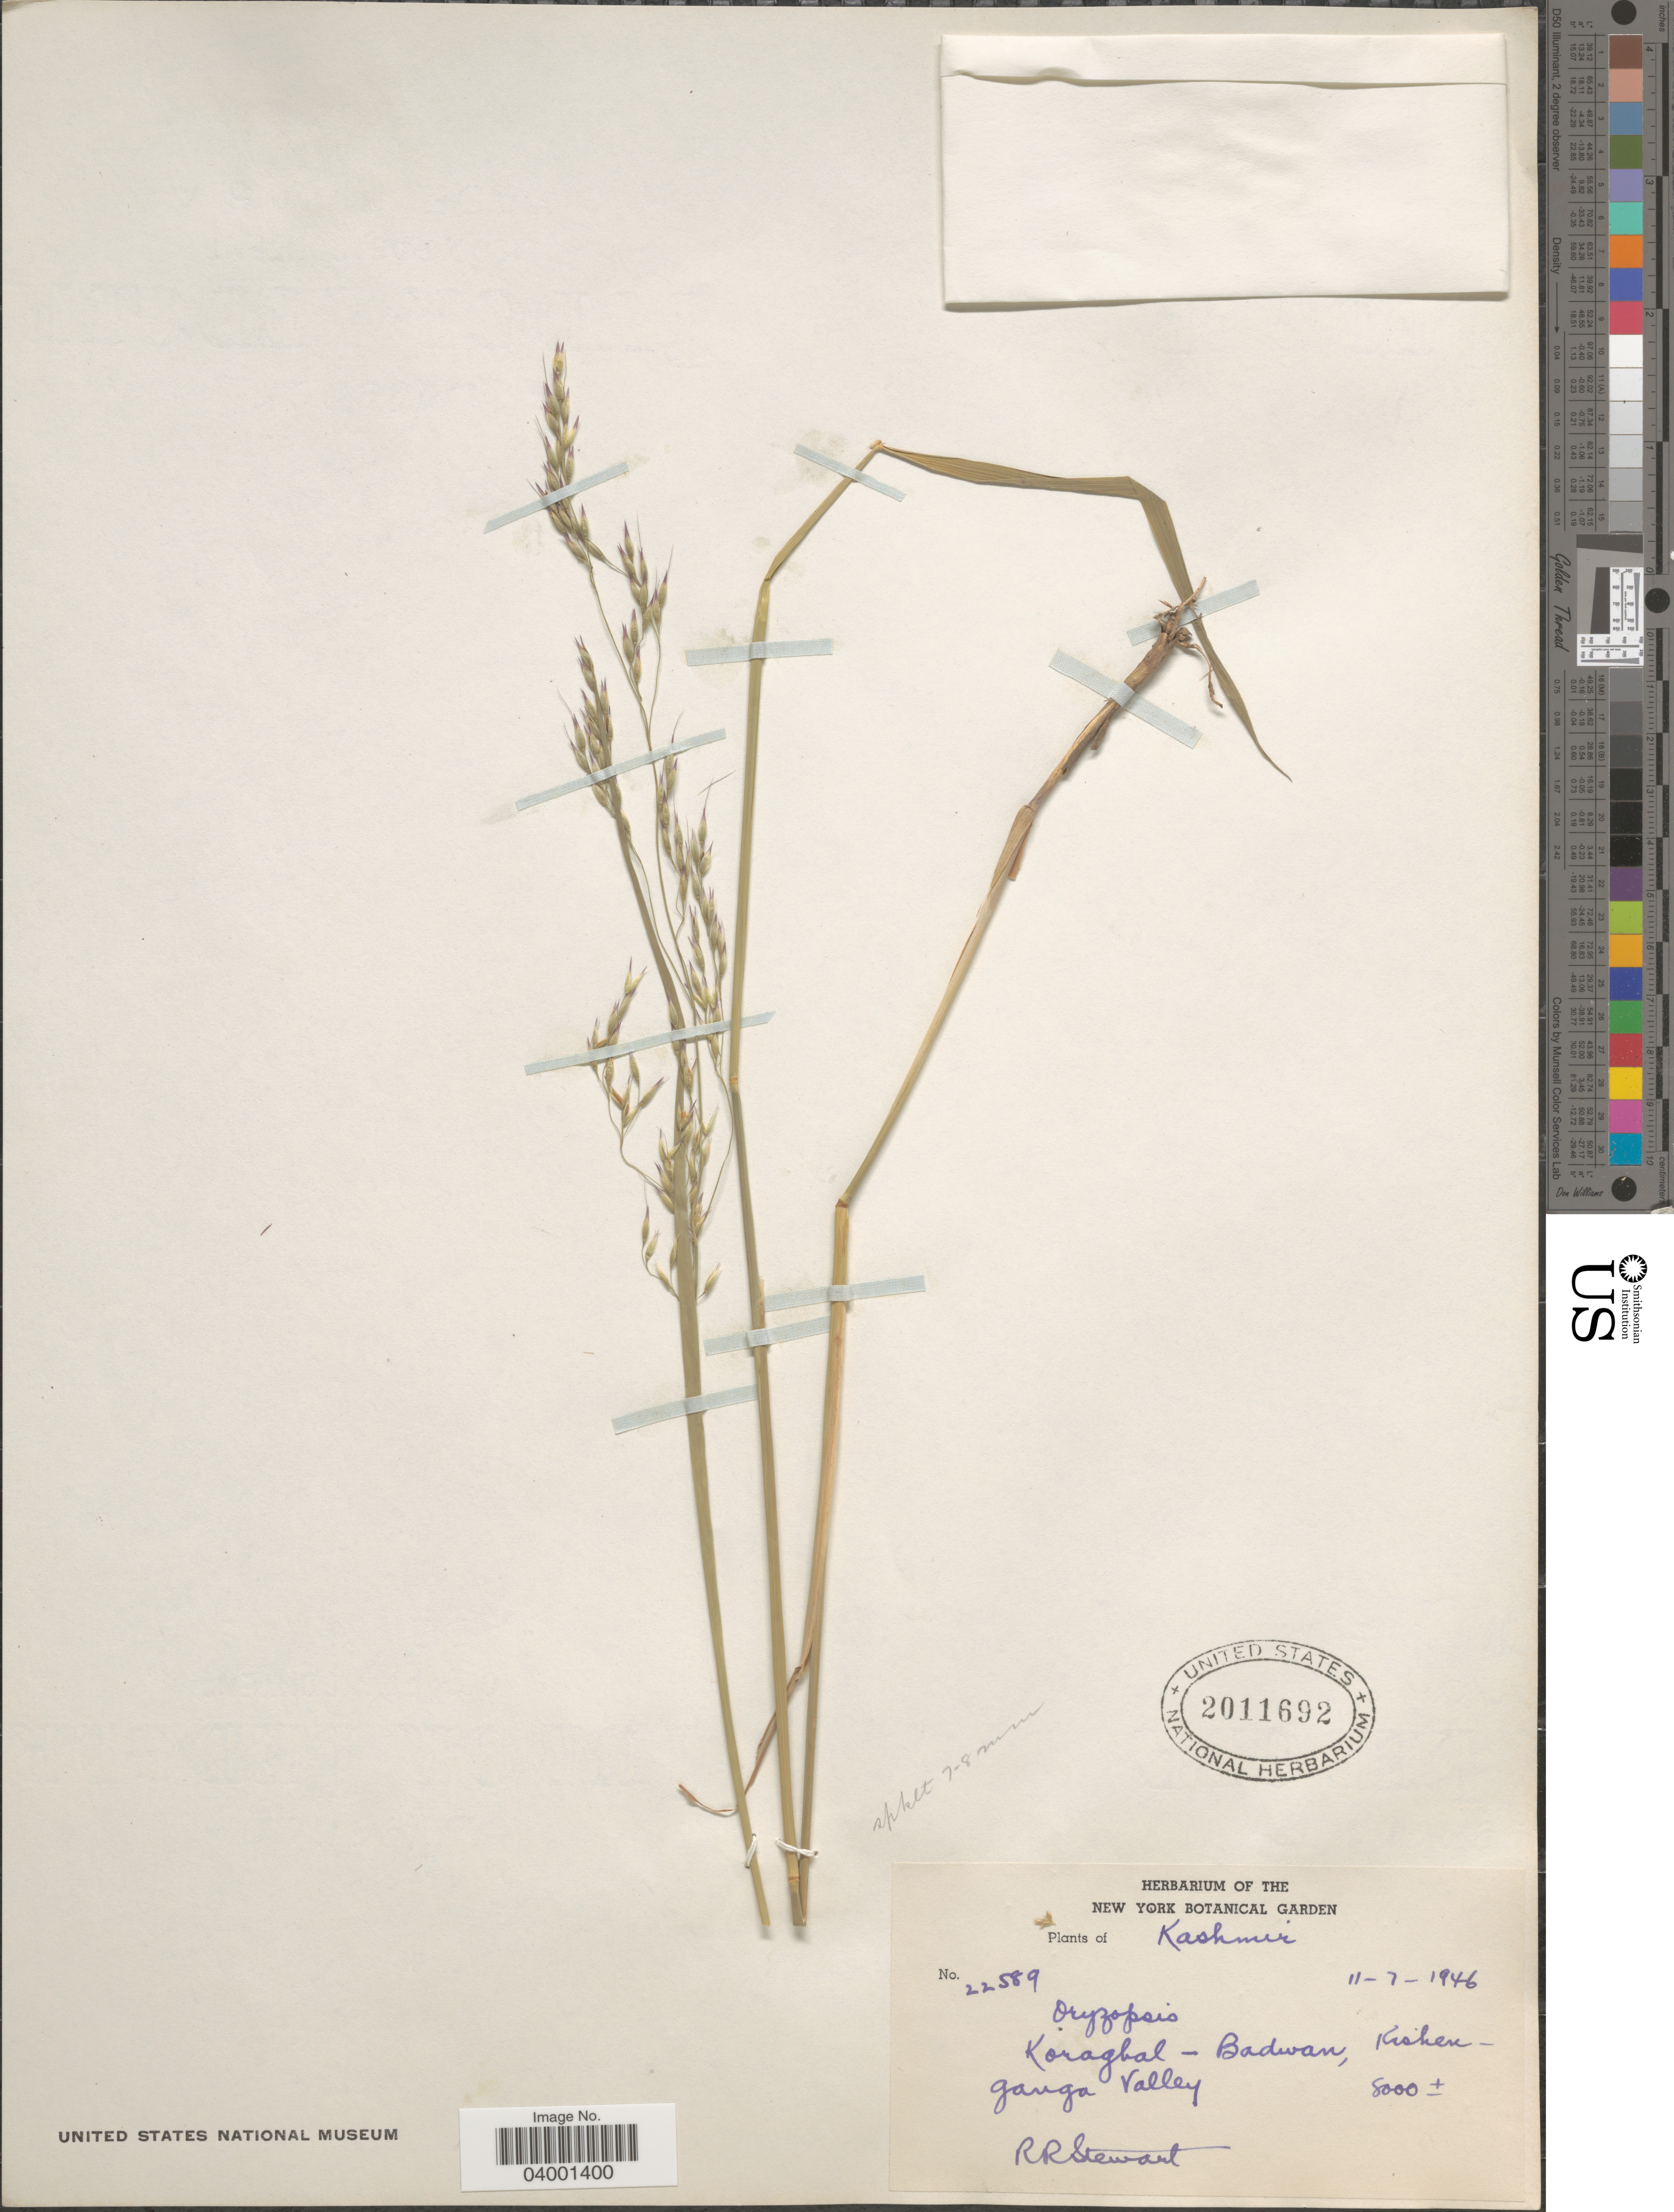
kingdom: Plantae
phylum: Tracheophyta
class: Liliopsida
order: Poales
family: Poaceae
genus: Piptatherum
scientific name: Piptatherum sp.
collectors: R. Stewart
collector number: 22589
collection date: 1946-07-11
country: India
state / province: Jammu and Kashmir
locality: Kashmir. Koraghal - Badwan, Kishen - Ganga Valley.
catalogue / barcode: US 2011692